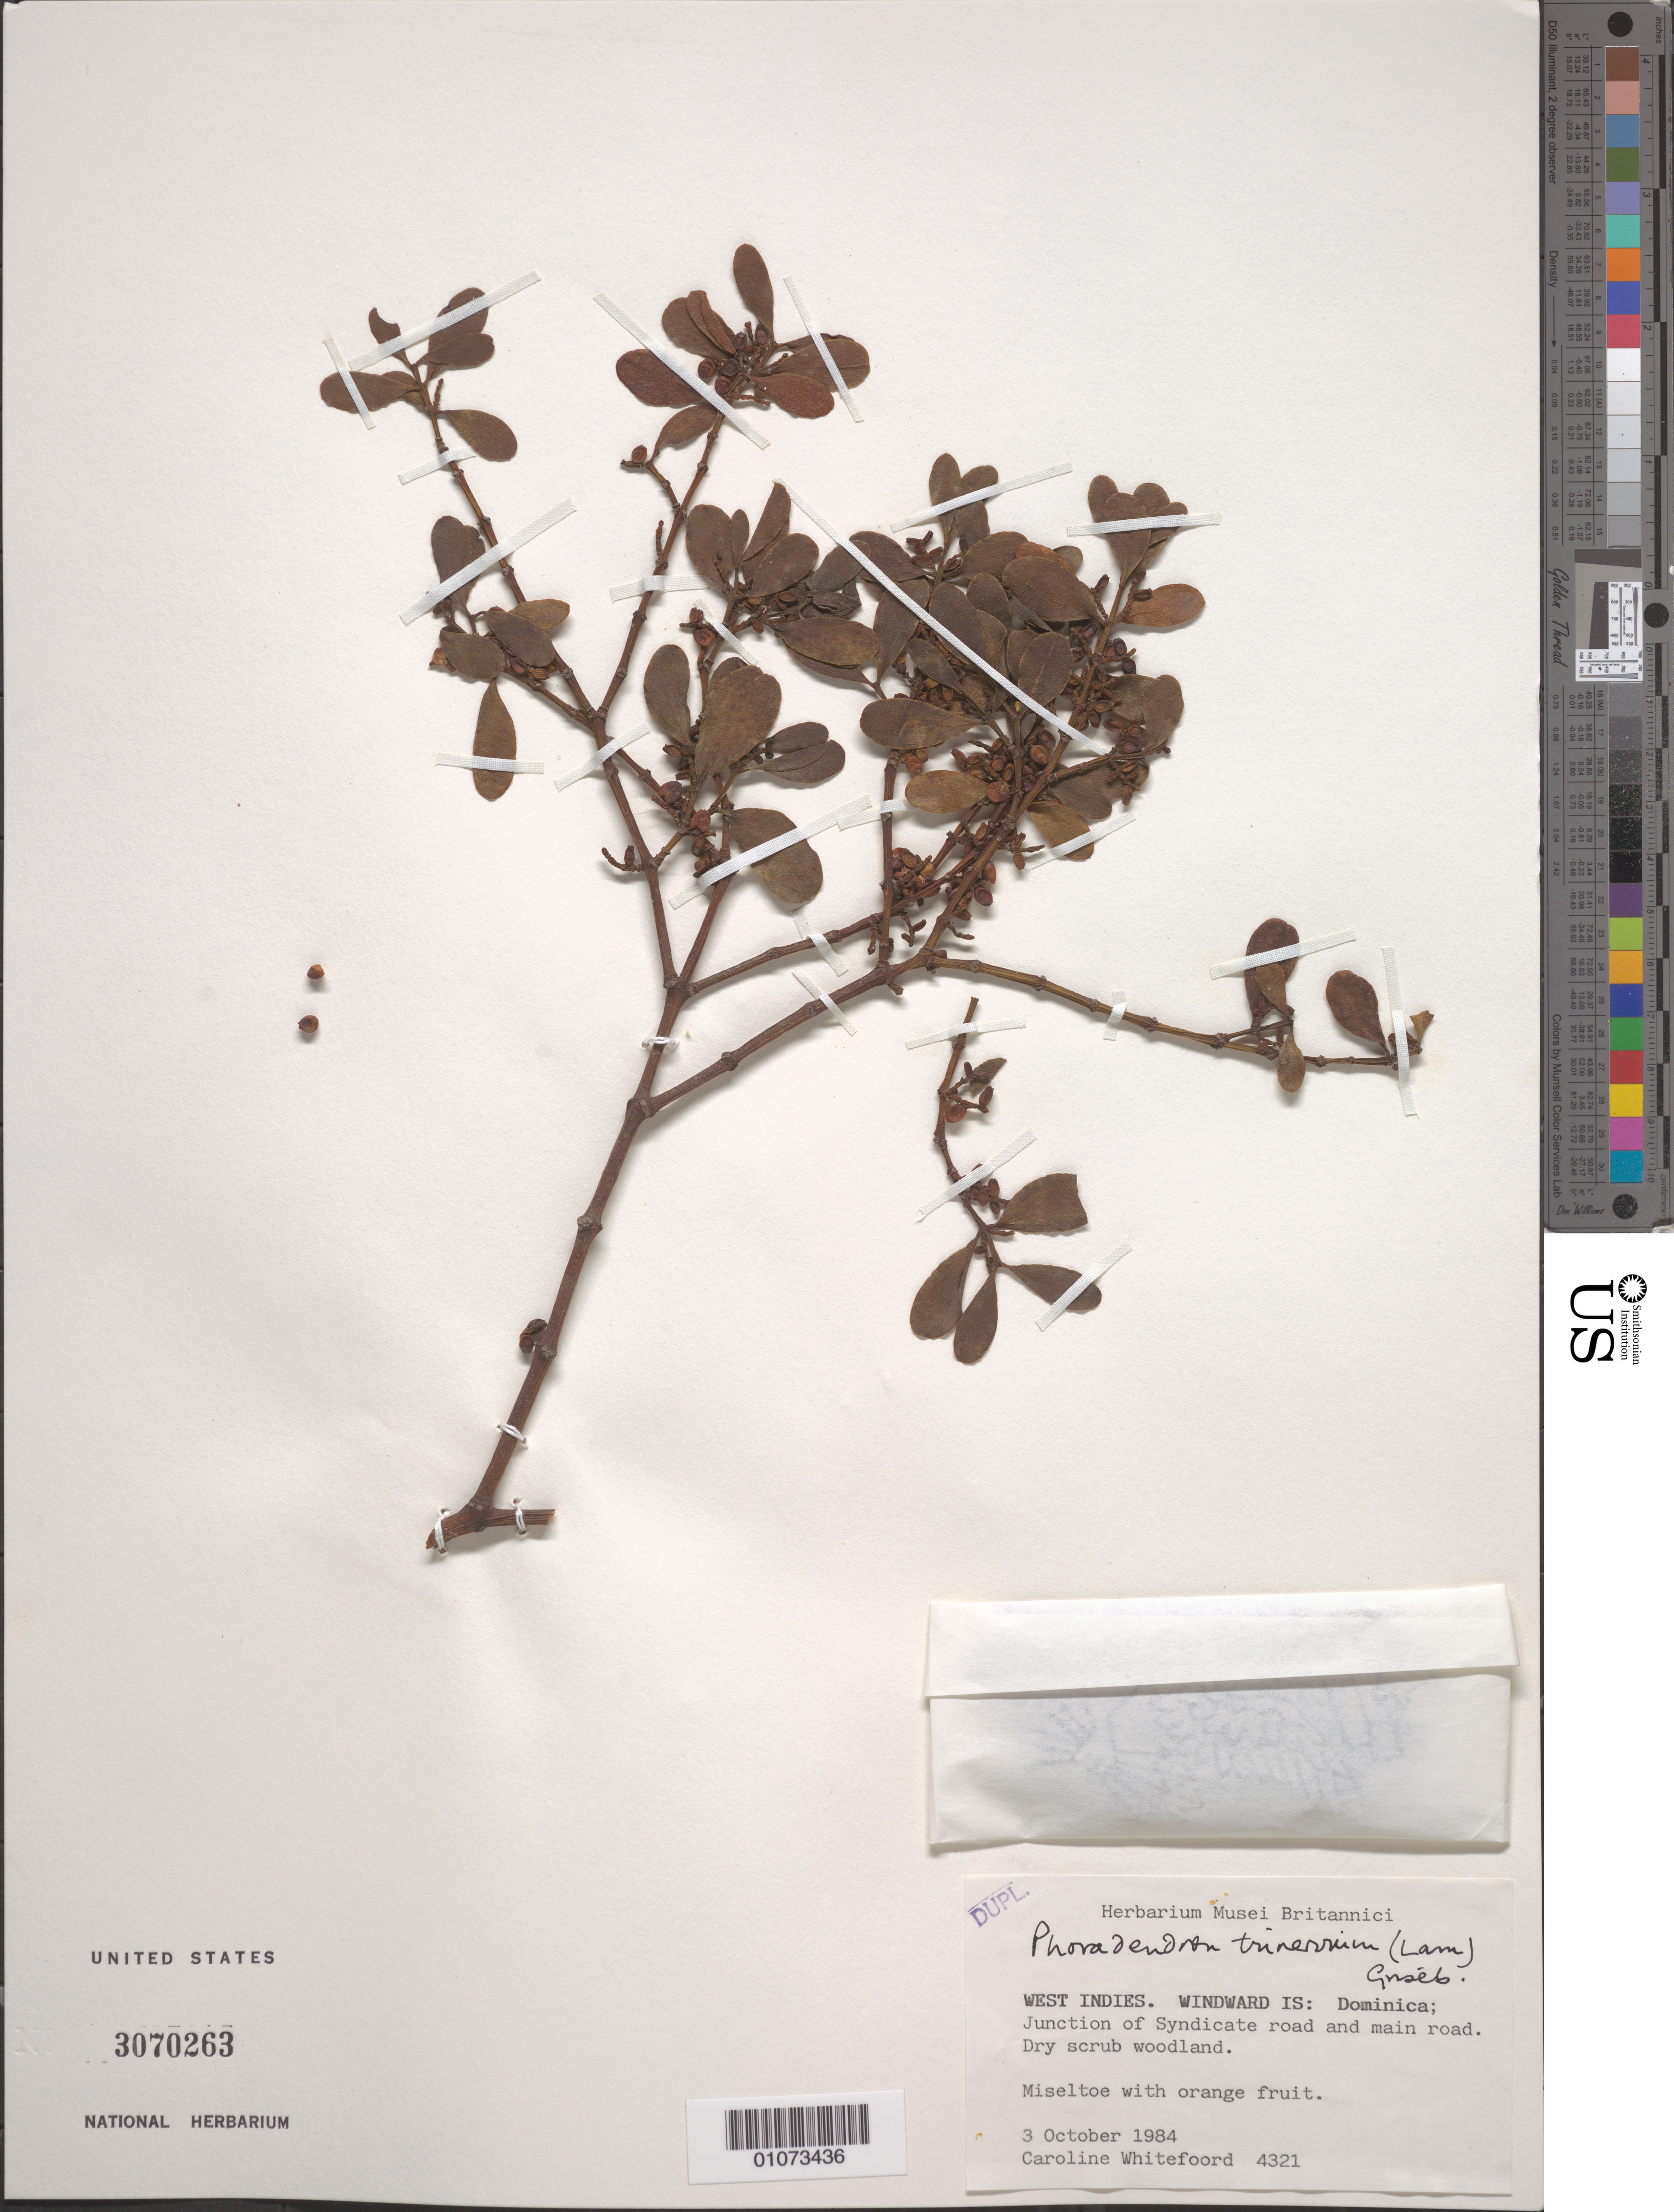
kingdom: Plantae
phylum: Tracheophyta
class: Magnoliopsida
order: Santalales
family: Viscaceae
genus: Phoradendron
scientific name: Phoradendron trinervium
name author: (Lam.) Griseb.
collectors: C. Whitefoord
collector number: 4321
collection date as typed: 03 Oct 1984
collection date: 1984-10-03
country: Dominica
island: Dominica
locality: Junction of Syndicate road and main road.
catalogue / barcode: US 3070263